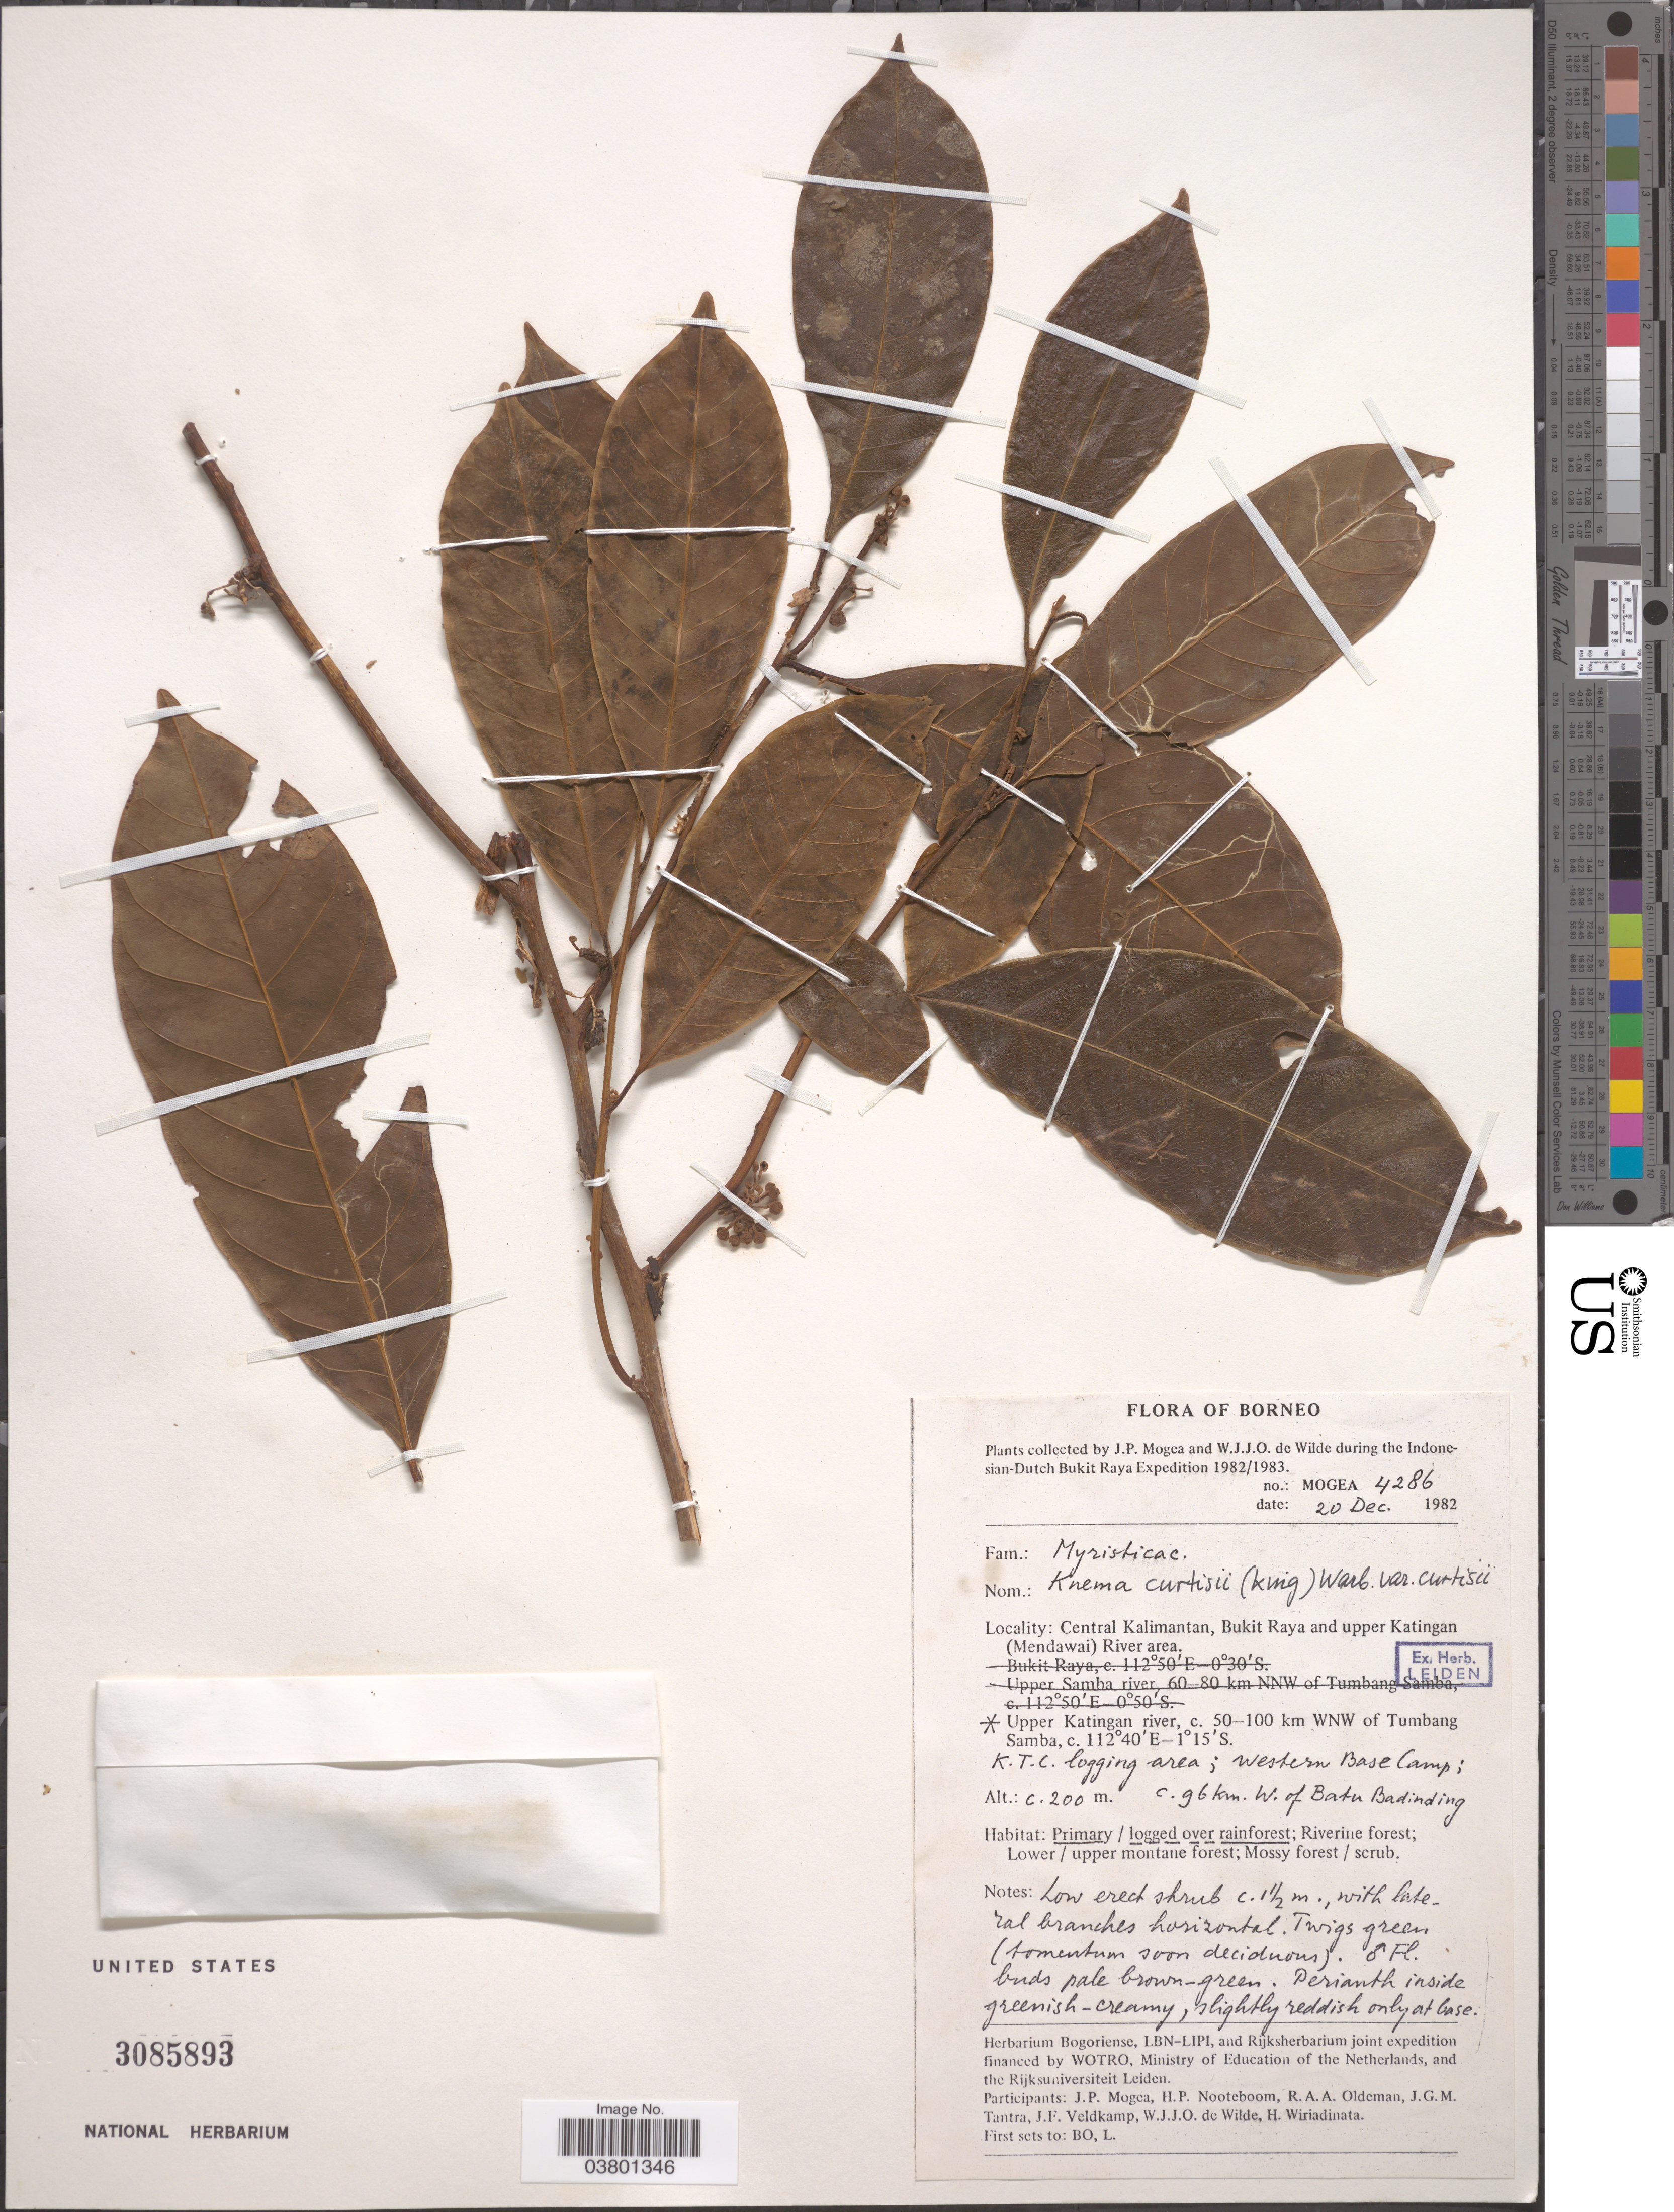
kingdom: Plantae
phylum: Tracheophyta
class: Magnoliopsida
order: Magnoliales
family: Myristicaceae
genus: Knema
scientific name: Knema curtisii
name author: Warb.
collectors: J. Mogea & W. J. de Wilde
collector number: Mogea 4286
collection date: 1982-12-20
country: Indonesia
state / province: Kalimantan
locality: Central Kalimantan, Bukit Raya and upper Katingan (Mendawai) River area. Upper Katingan river, c. 50-100 km WNW of Tumbang Samba. K.T.C. logging area; Western Base Camp; c. 96 km. W. of Batu Badinding.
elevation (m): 200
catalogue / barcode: US 3085893